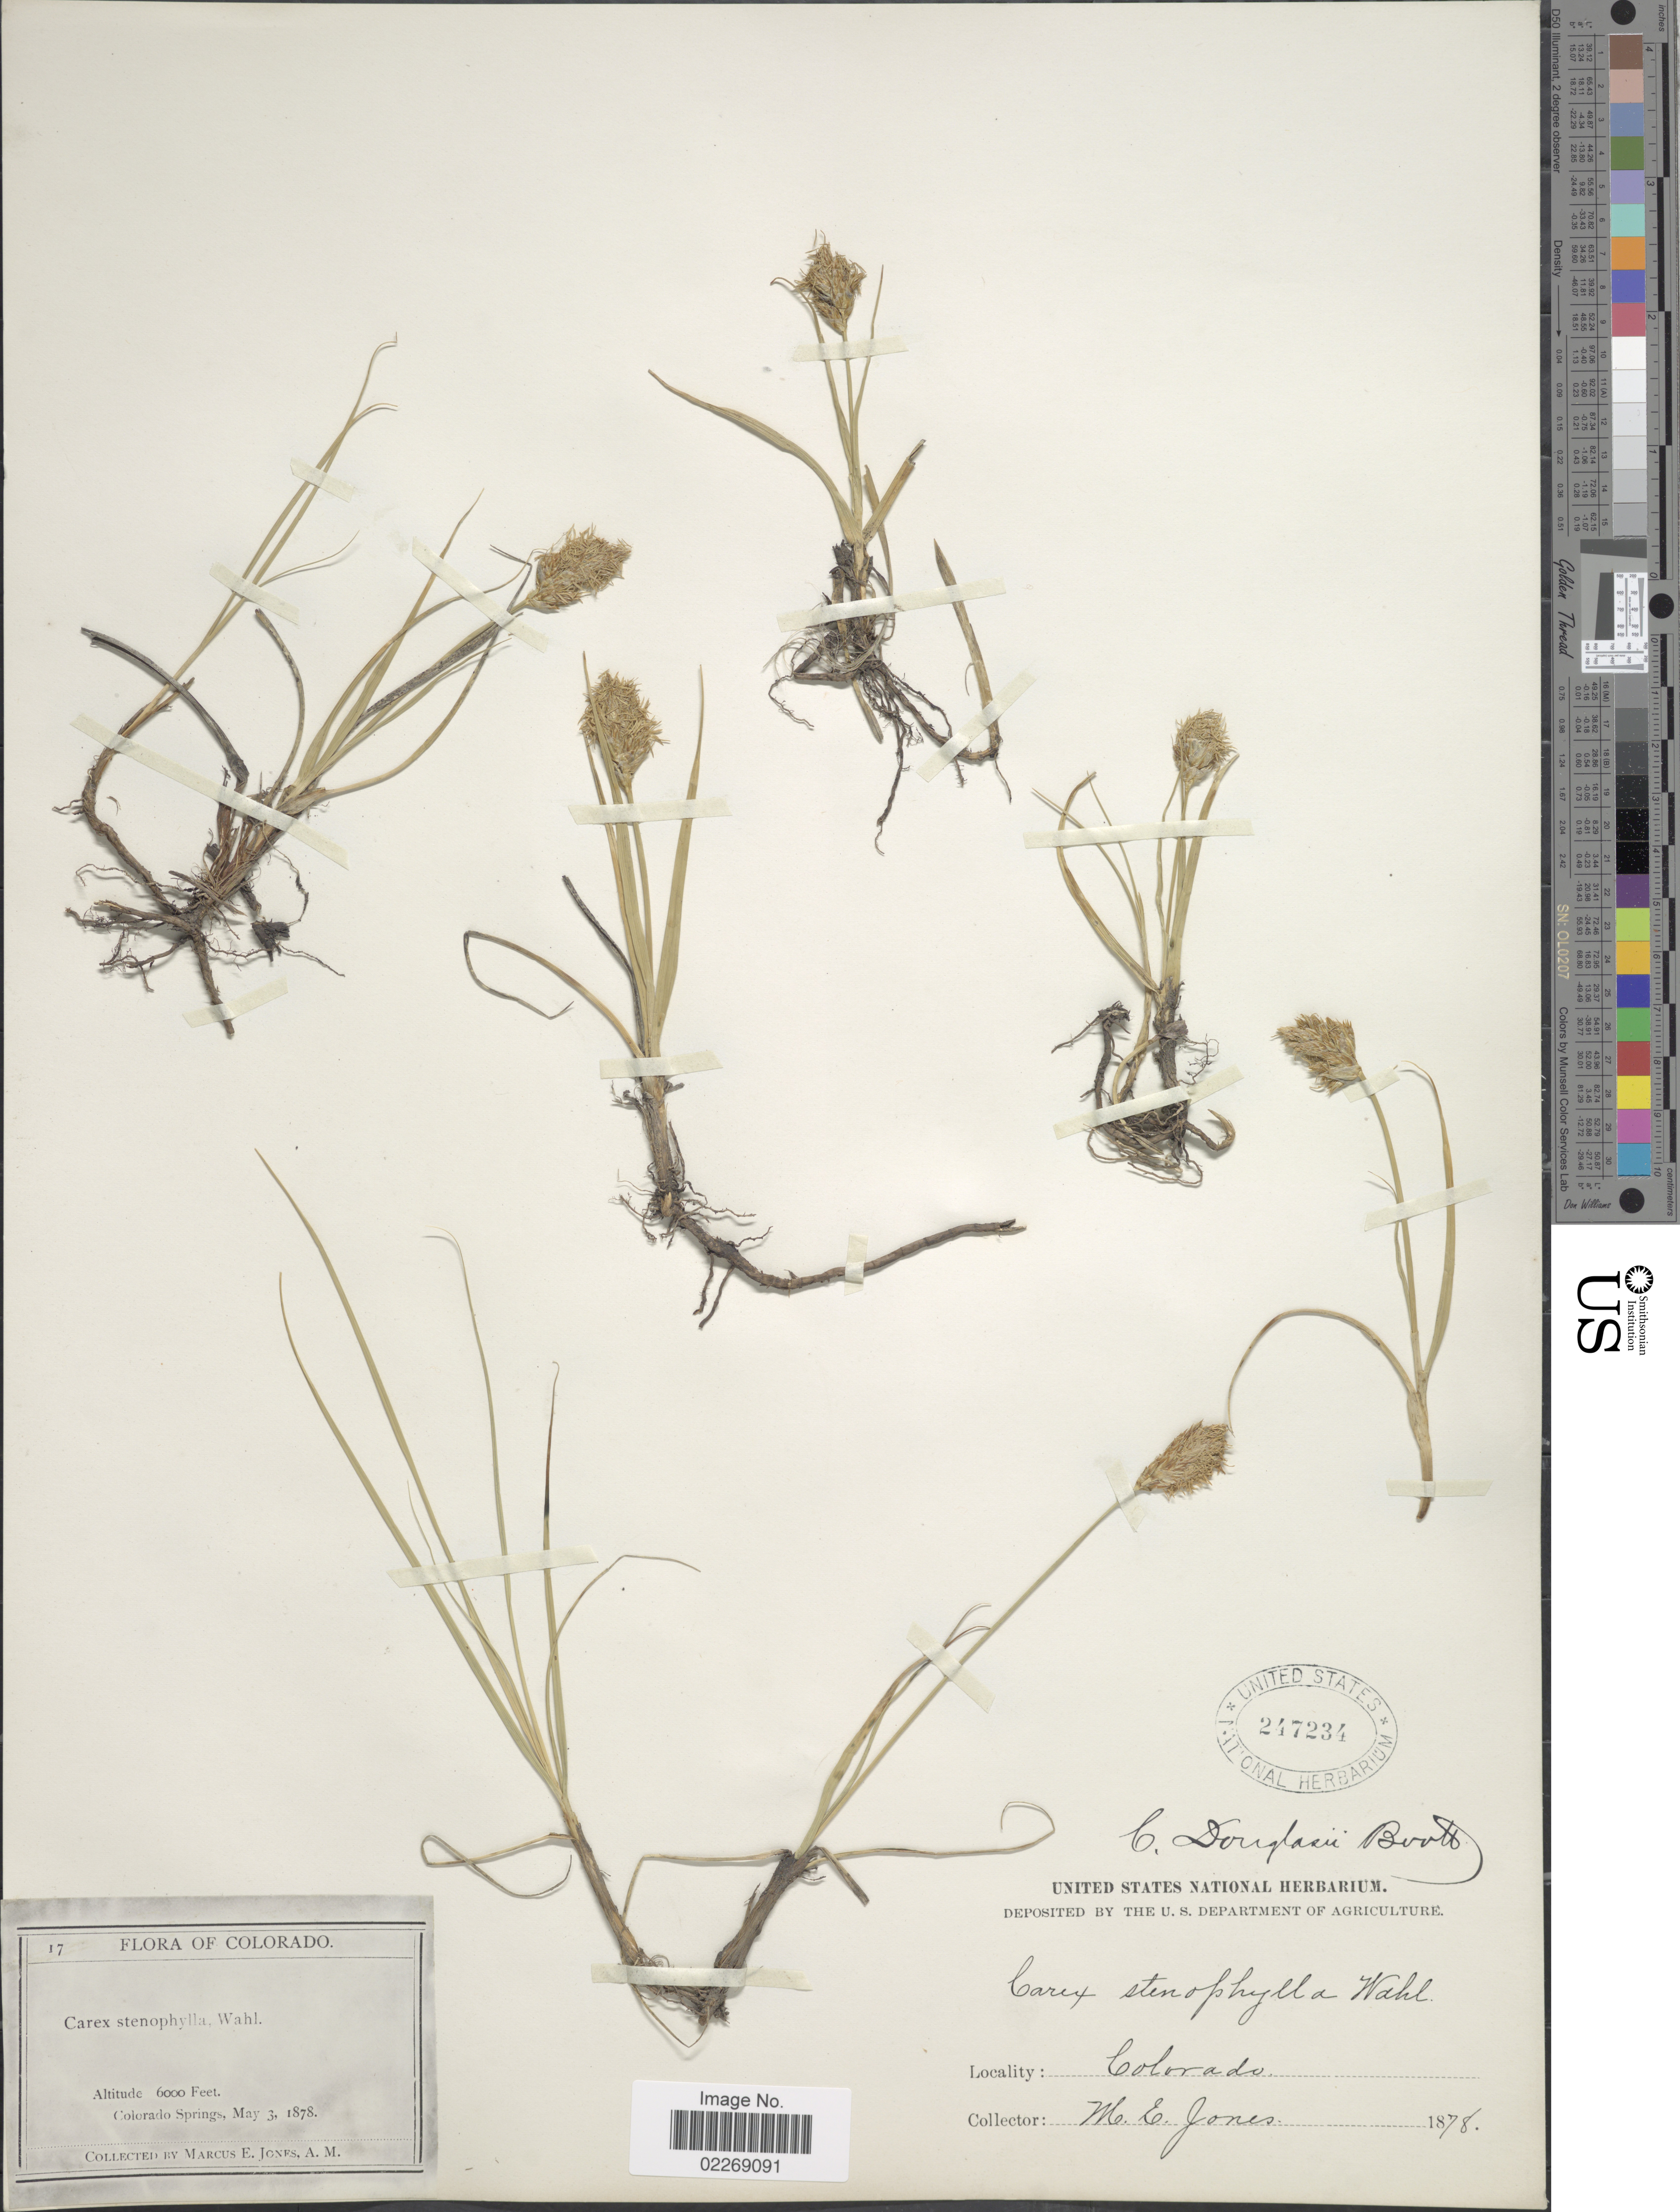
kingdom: Plantae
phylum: Tracheophyta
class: Liliopsida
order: Poales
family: Cyperaceae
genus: Carex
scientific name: Carex douglasii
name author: Boott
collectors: M. E. Jones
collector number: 17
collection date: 1878-05-03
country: United States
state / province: Colorado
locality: Colorado Springs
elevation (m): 1829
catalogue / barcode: US 247234